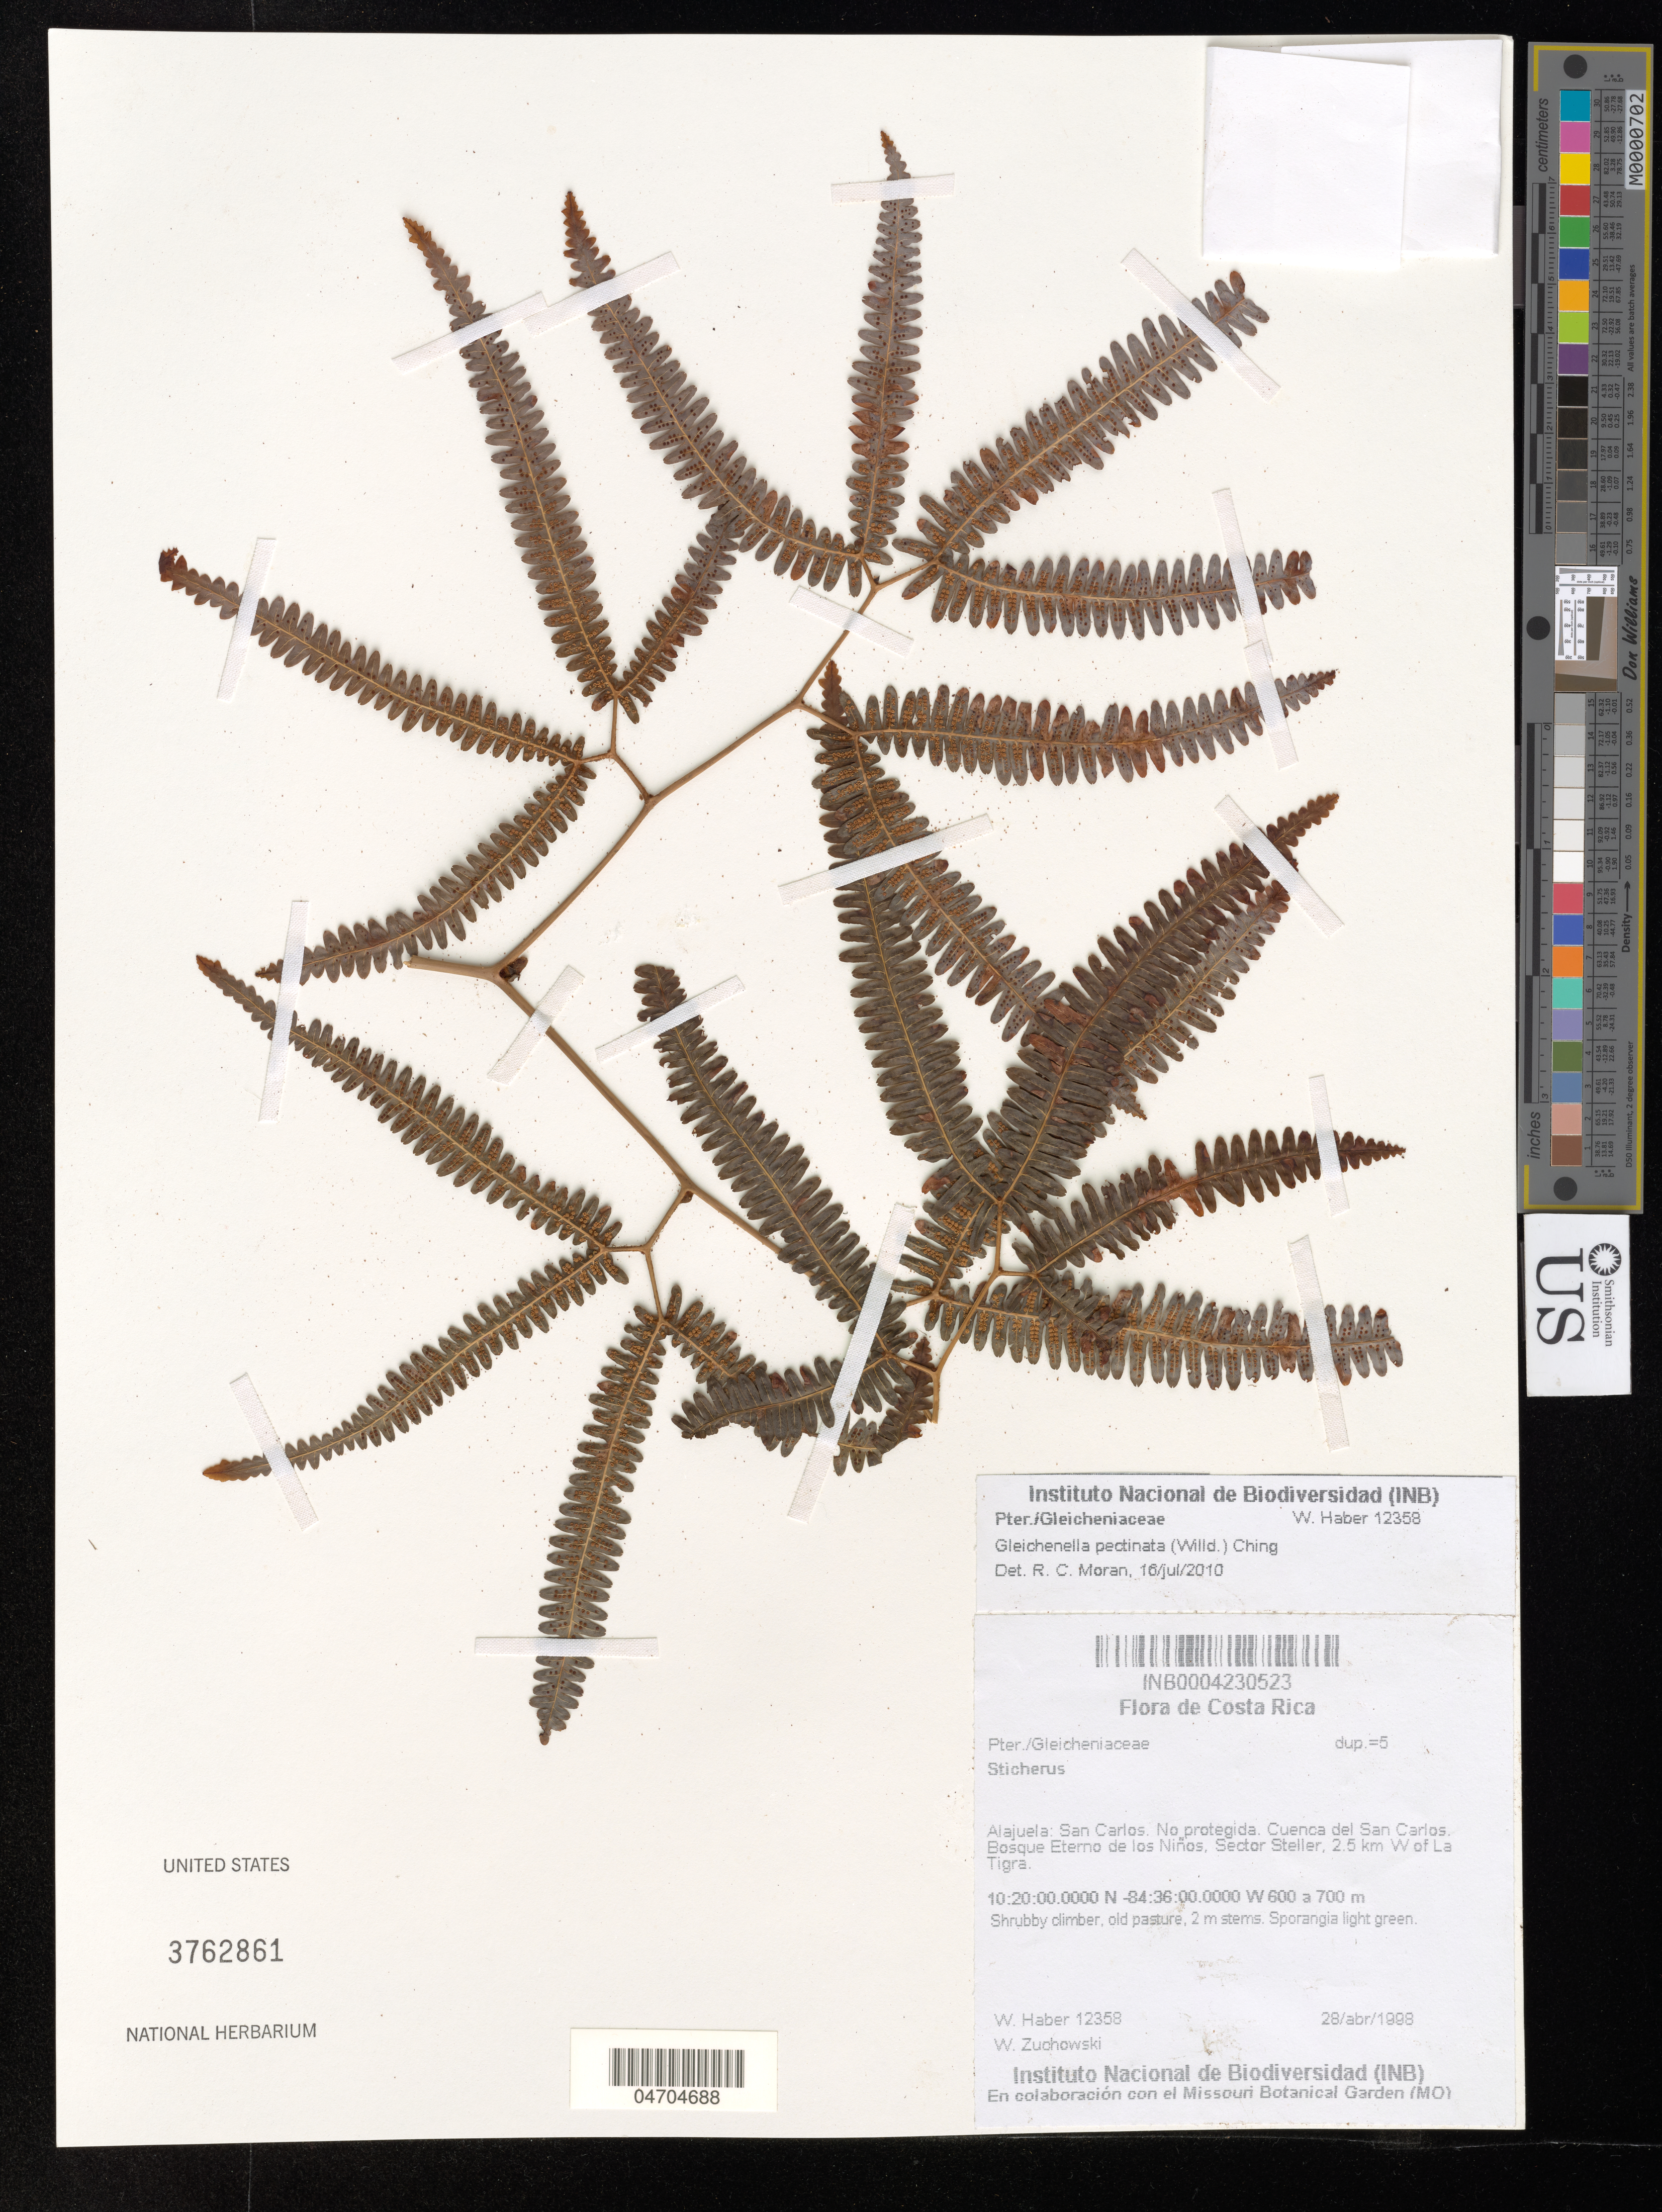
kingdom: Plantae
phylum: Tracheophyta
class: Polypodiopsida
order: Gleicheniales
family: Gleicheniaceae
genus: Gleichenella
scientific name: Gleichenella pectinata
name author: (Willd.) Ching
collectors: W. Haber & W. Zuchowski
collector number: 12358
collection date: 1998-04-28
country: Costa Rica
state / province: Alajuela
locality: San Carlos. No protegida. Cuenca del San Carlos. Bosque Eterno de los Niños, Sector Steller, 2.5 km W of La Tigra.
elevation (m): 600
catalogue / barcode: US 3762861